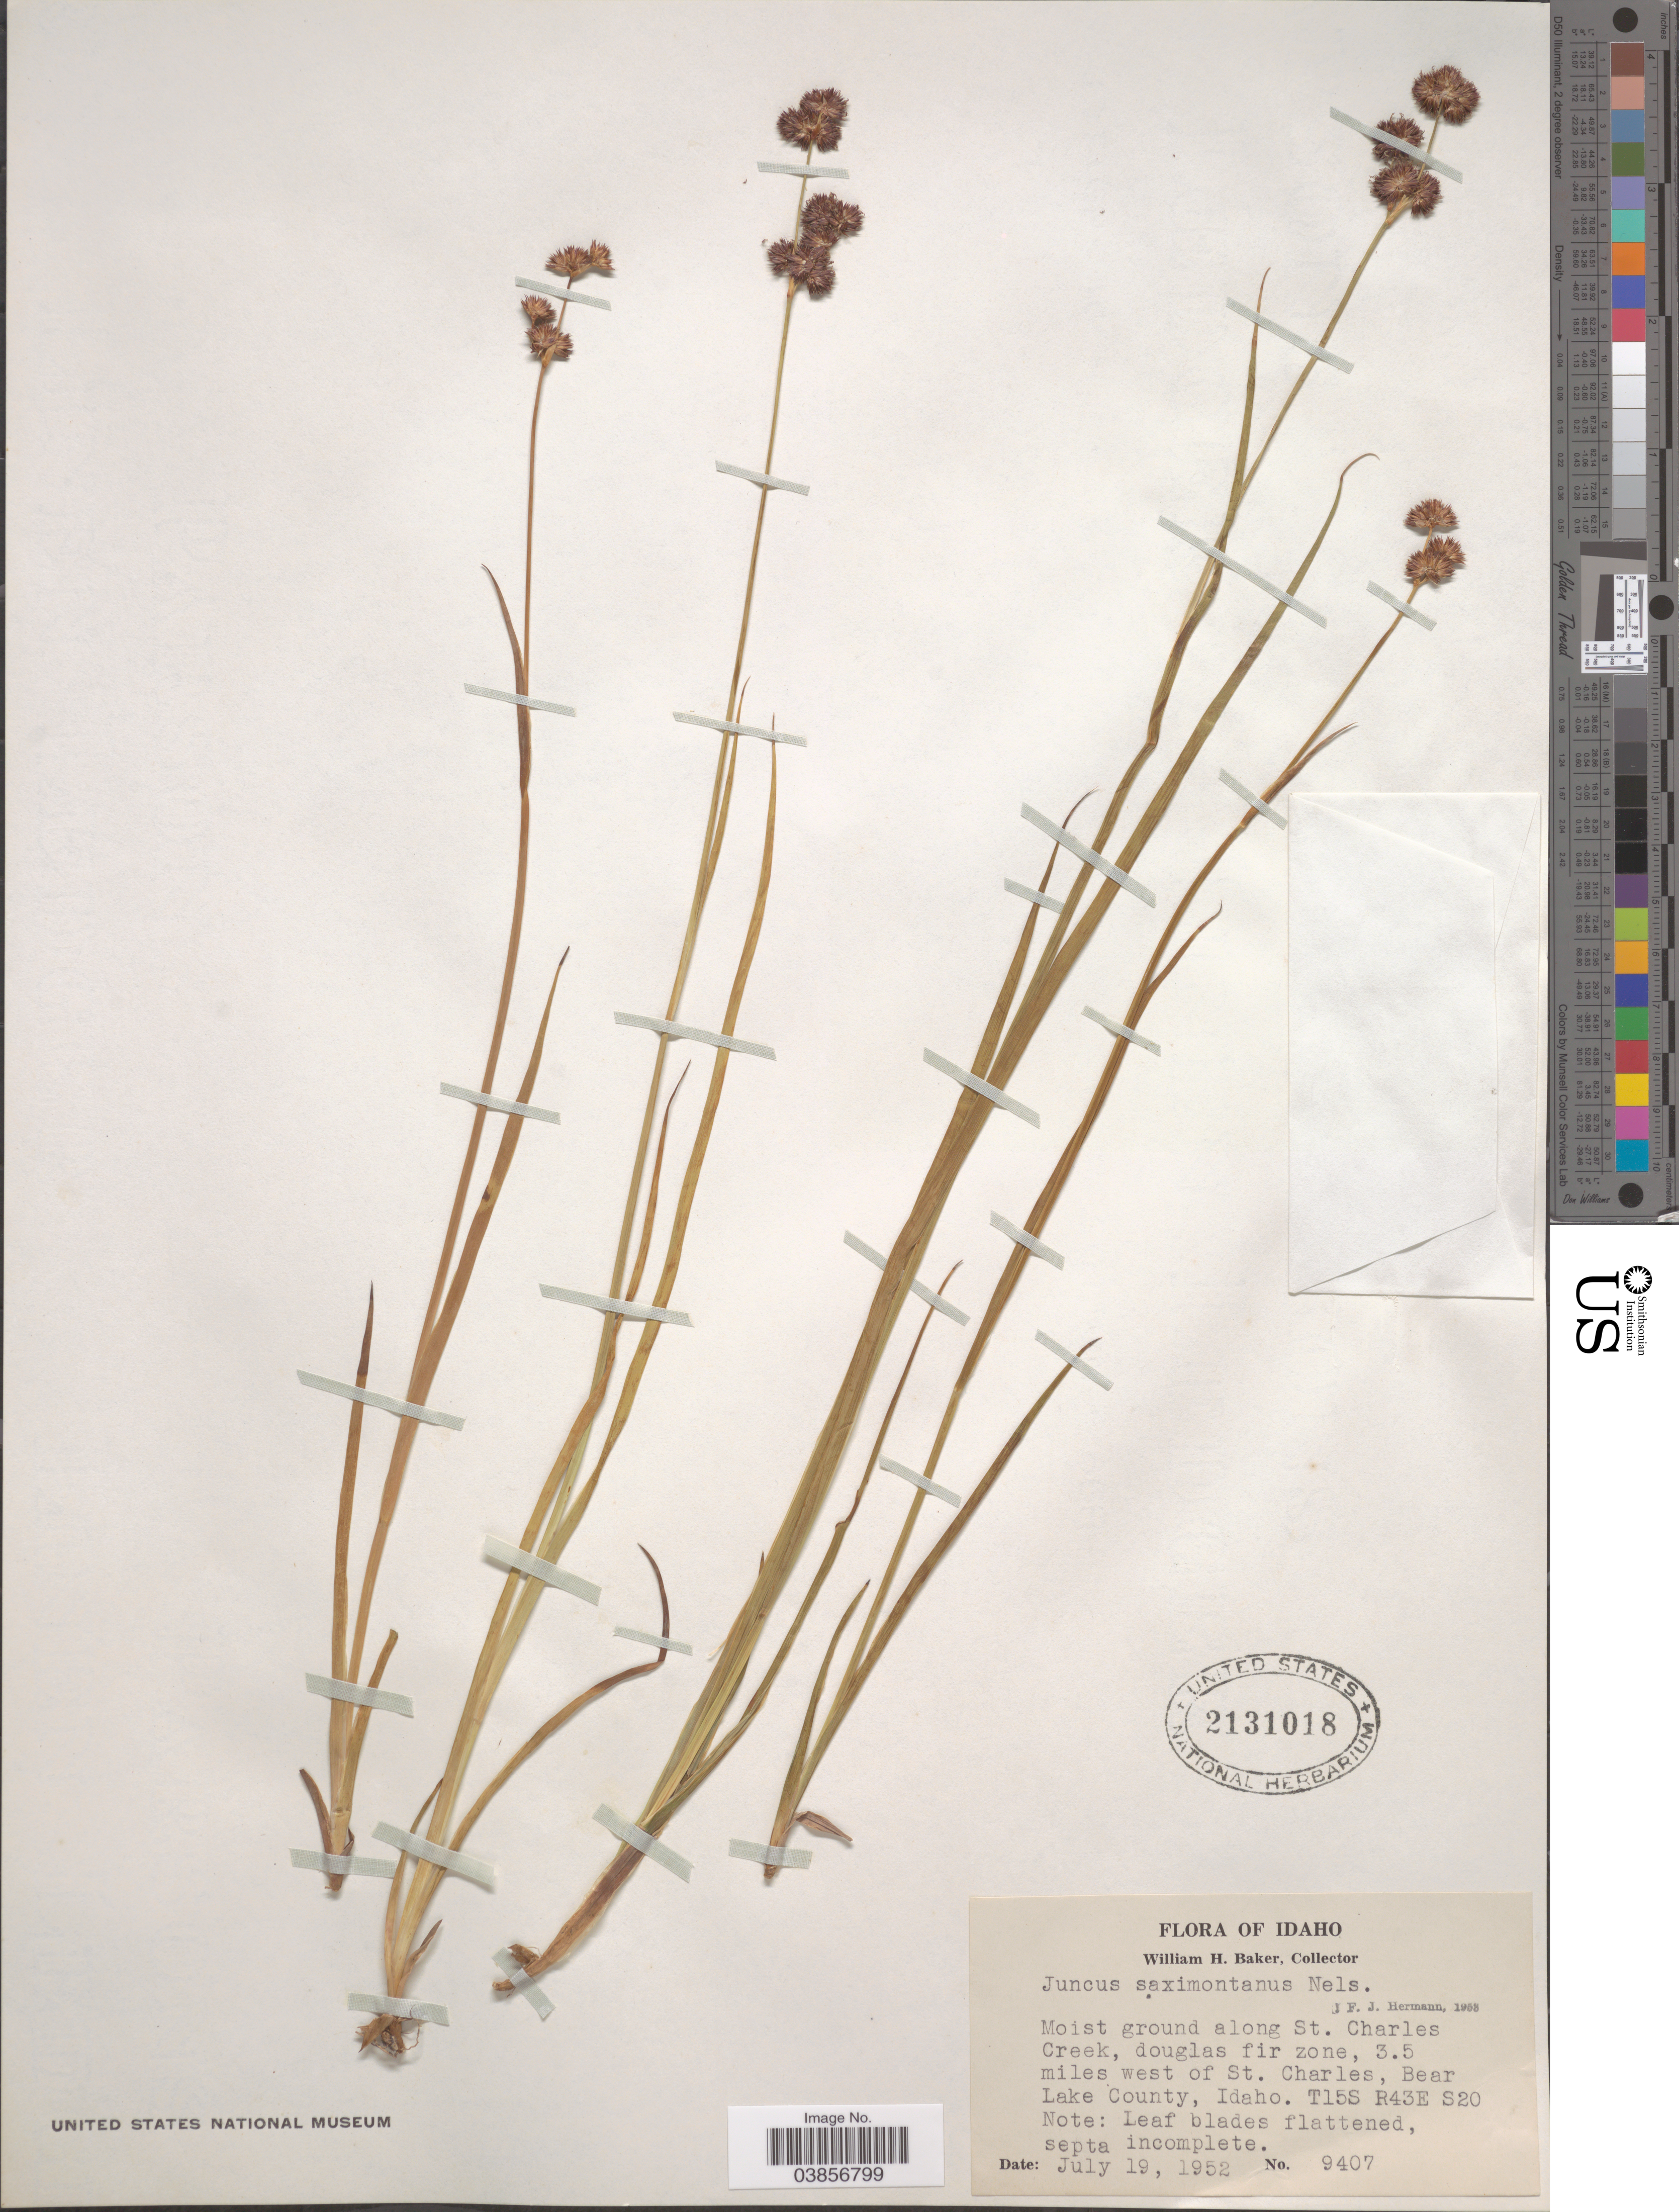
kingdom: Plantae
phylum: Tracheophyta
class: Liliopsida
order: Poales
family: Juncaceae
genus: Juncus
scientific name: Juncus saximontanus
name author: A. Nelson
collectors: W. H. Baker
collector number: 9407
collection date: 1952-07-19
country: United States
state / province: Idaho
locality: Along St. Charles Creek, douglas fir zone, 3.5 miles west of St. Charles, Bear Lake County. T15S R43E S20.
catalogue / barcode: US 2131018